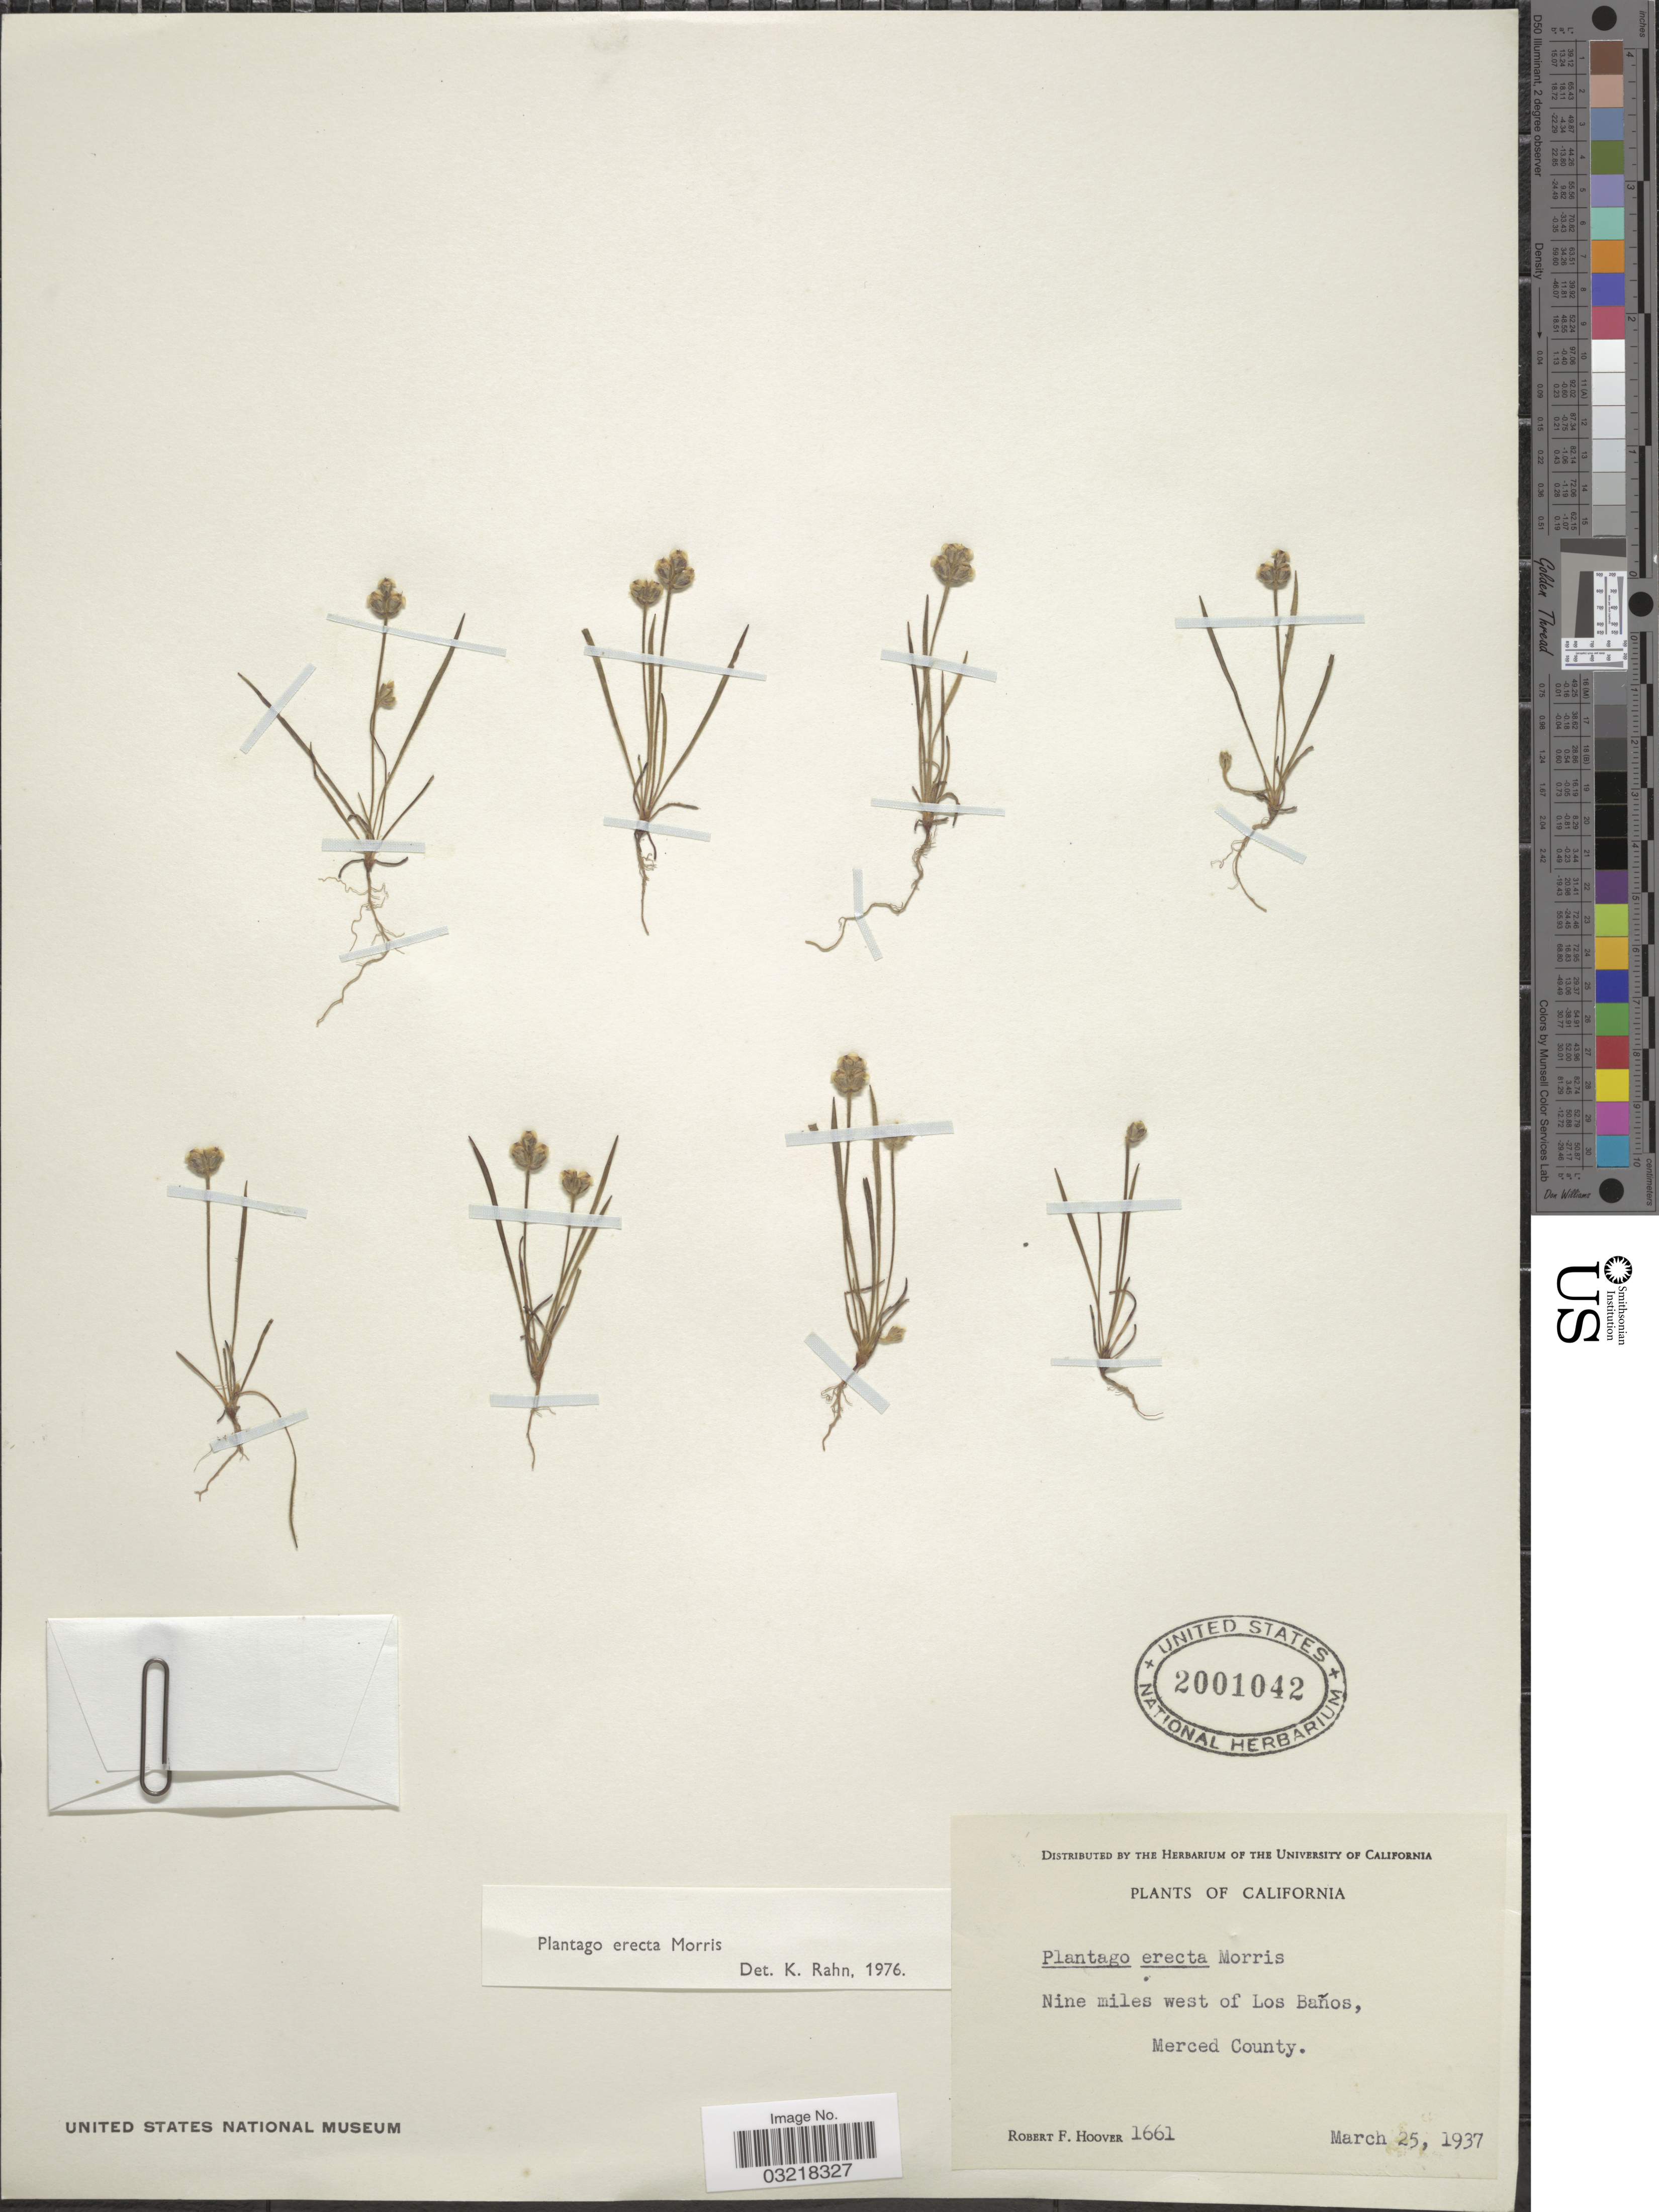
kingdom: Plantae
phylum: Tracheophyta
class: Magnoliopsida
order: Lamiales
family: Plantaginaceae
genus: Plantago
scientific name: Plantago erecta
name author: Morris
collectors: R. F. Hoover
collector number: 1661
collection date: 1937-03-25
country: United States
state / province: California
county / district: Merced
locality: Nine miles west of Los Baños, Merced County.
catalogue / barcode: US 2001042